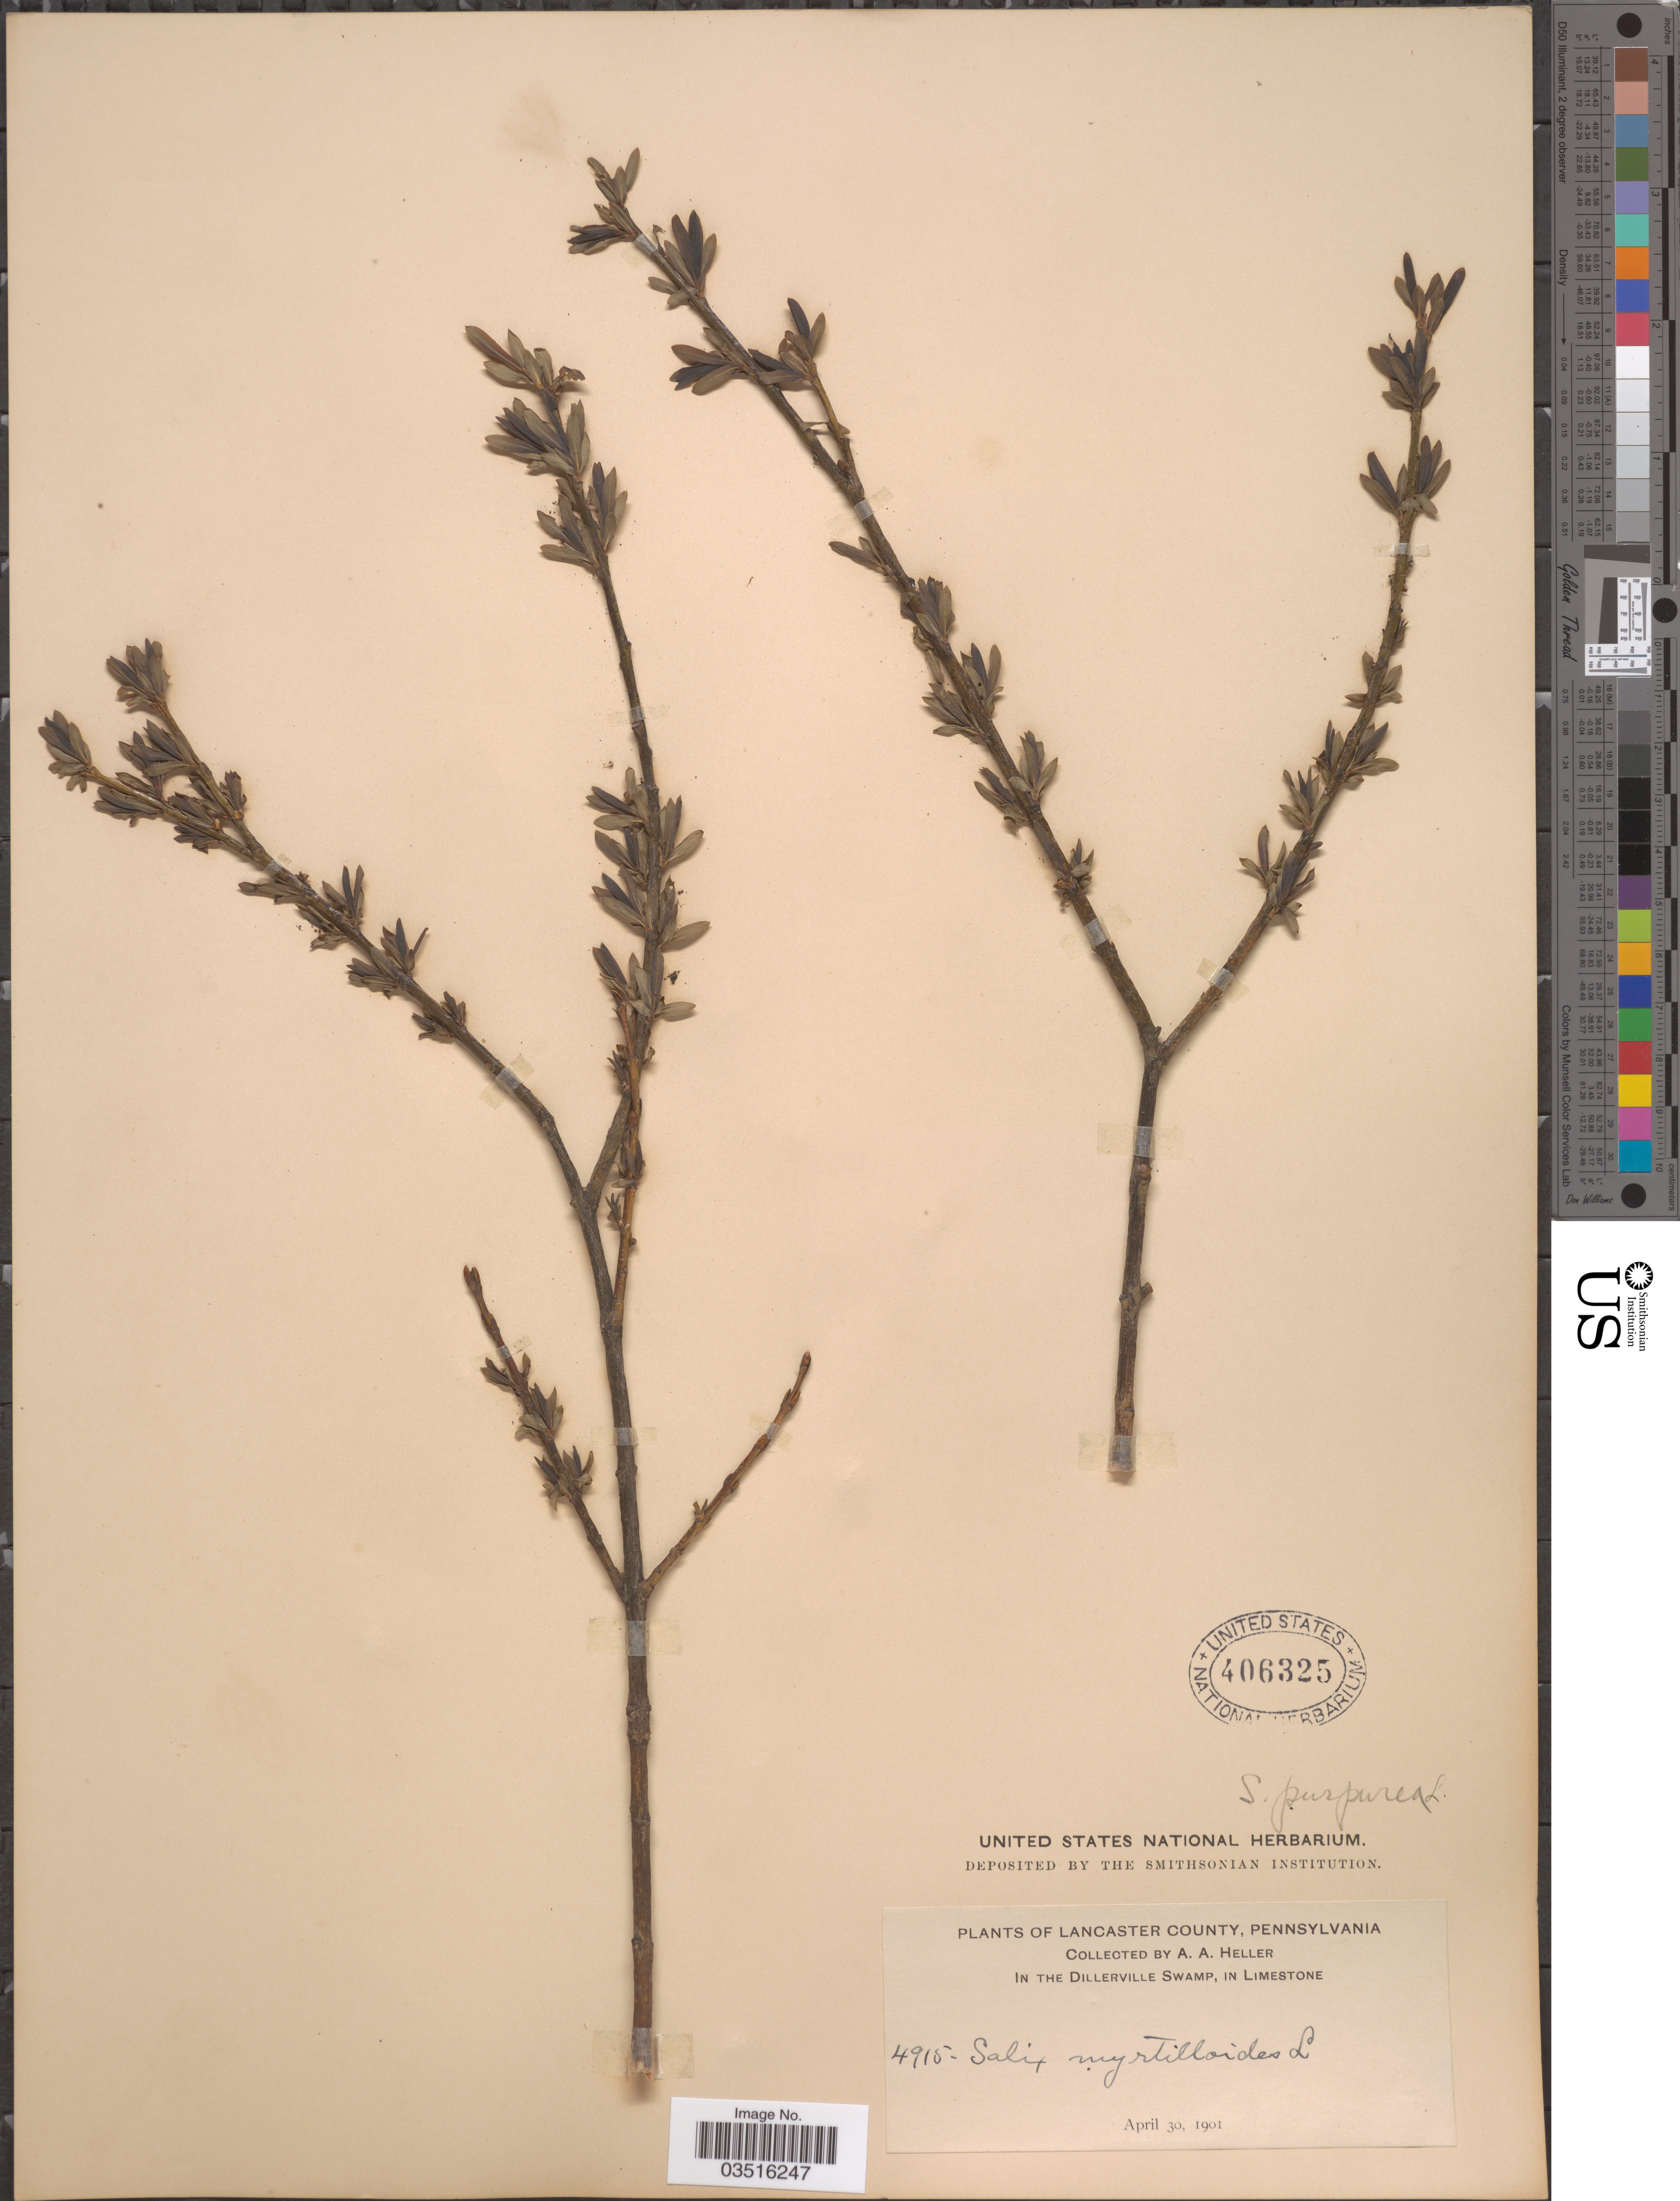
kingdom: Plantae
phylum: Tracheophyta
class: Magnoliopsida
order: Malpighiales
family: Salicaceae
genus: Salix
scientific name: Salix purpurea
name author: L.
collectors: A. A. Heller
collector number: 4915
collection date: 1901-04-30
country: United States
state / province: Pennsylvania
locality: Lancaster County. In the Dillerville Swamp.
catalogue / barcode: US 406325